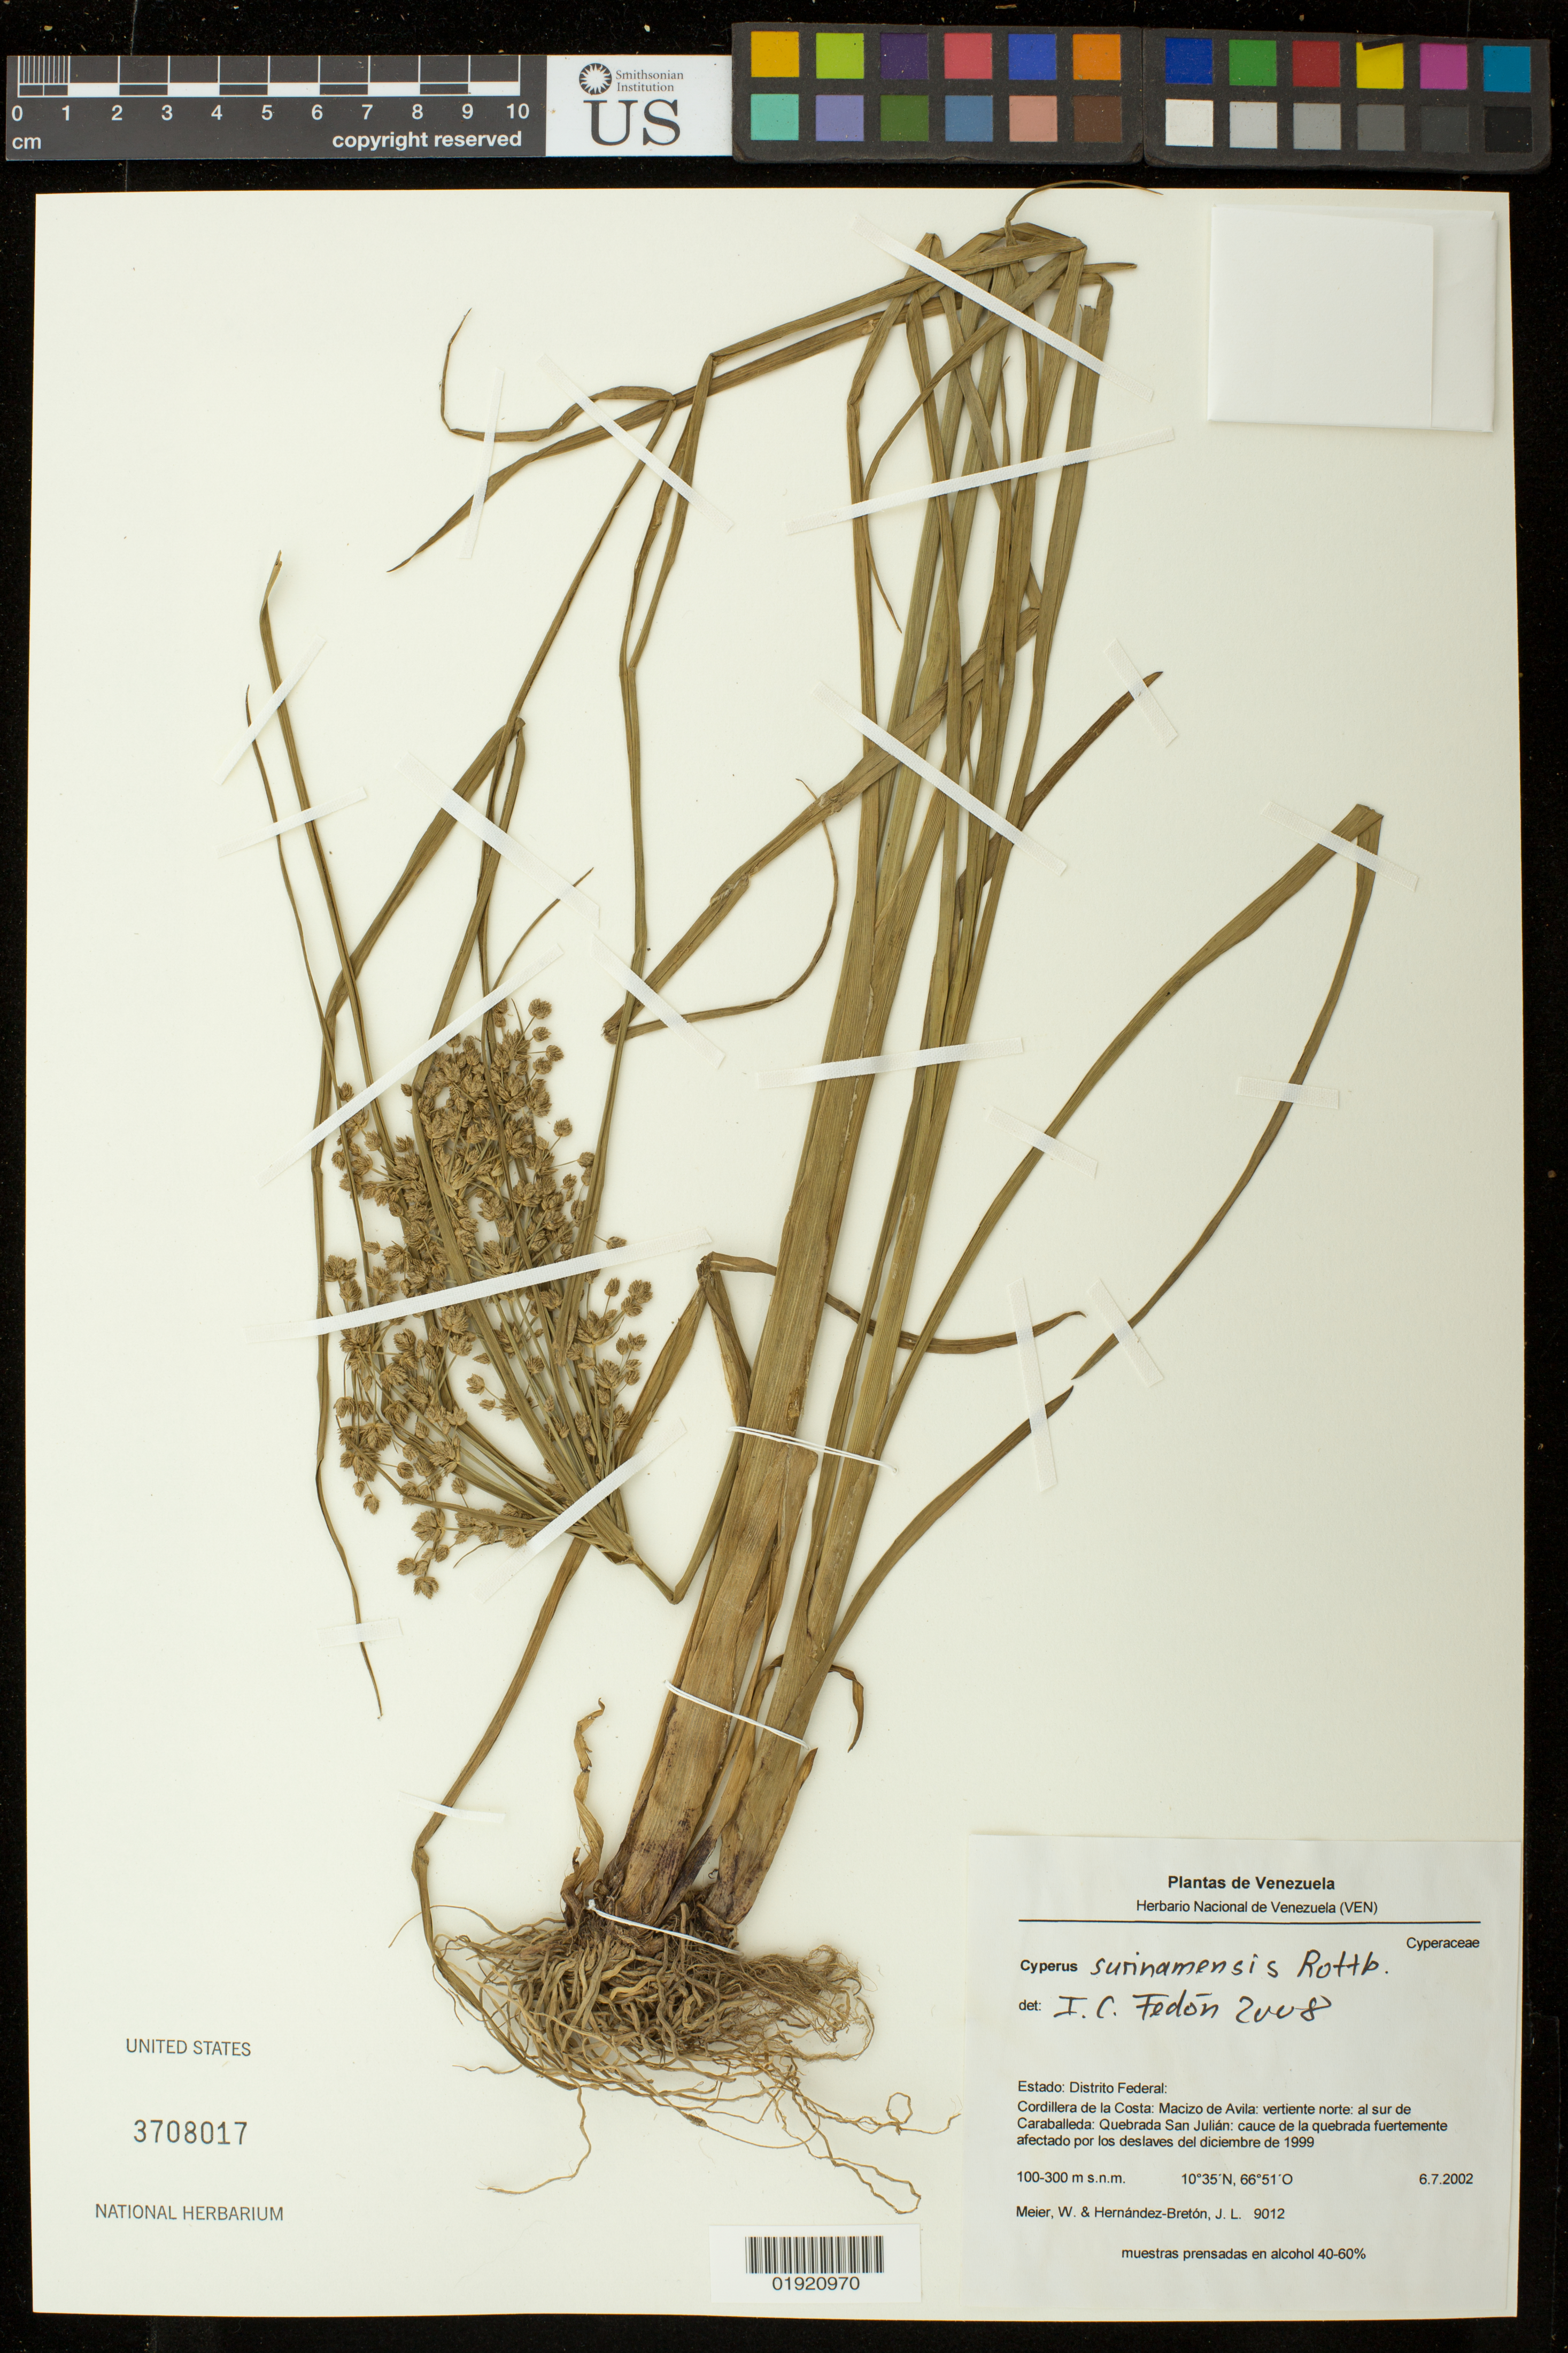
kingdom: Plantae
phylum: Tracheophyta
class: Liliopsida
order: Poales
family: Cyperaceae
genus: Cyperus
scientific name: Cyperus surinamensis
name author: Rottb.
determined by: Fedon, I. C.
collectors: W. Meier & J. L. Hernandez-Breton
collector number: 9012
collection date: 2002-07-06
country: Venezuela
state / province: Distrito Federal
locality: Estado: Distrito Federal: Cordillera de la Costa: Macizo de Avila: vertiente norte: al sur de Caraballeda: Quebrada San Julian.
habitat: Cauce de la quebrada fuertemente afectado por los deslaves del diciembre de 1999.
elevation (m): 100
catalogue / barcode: US 3708017